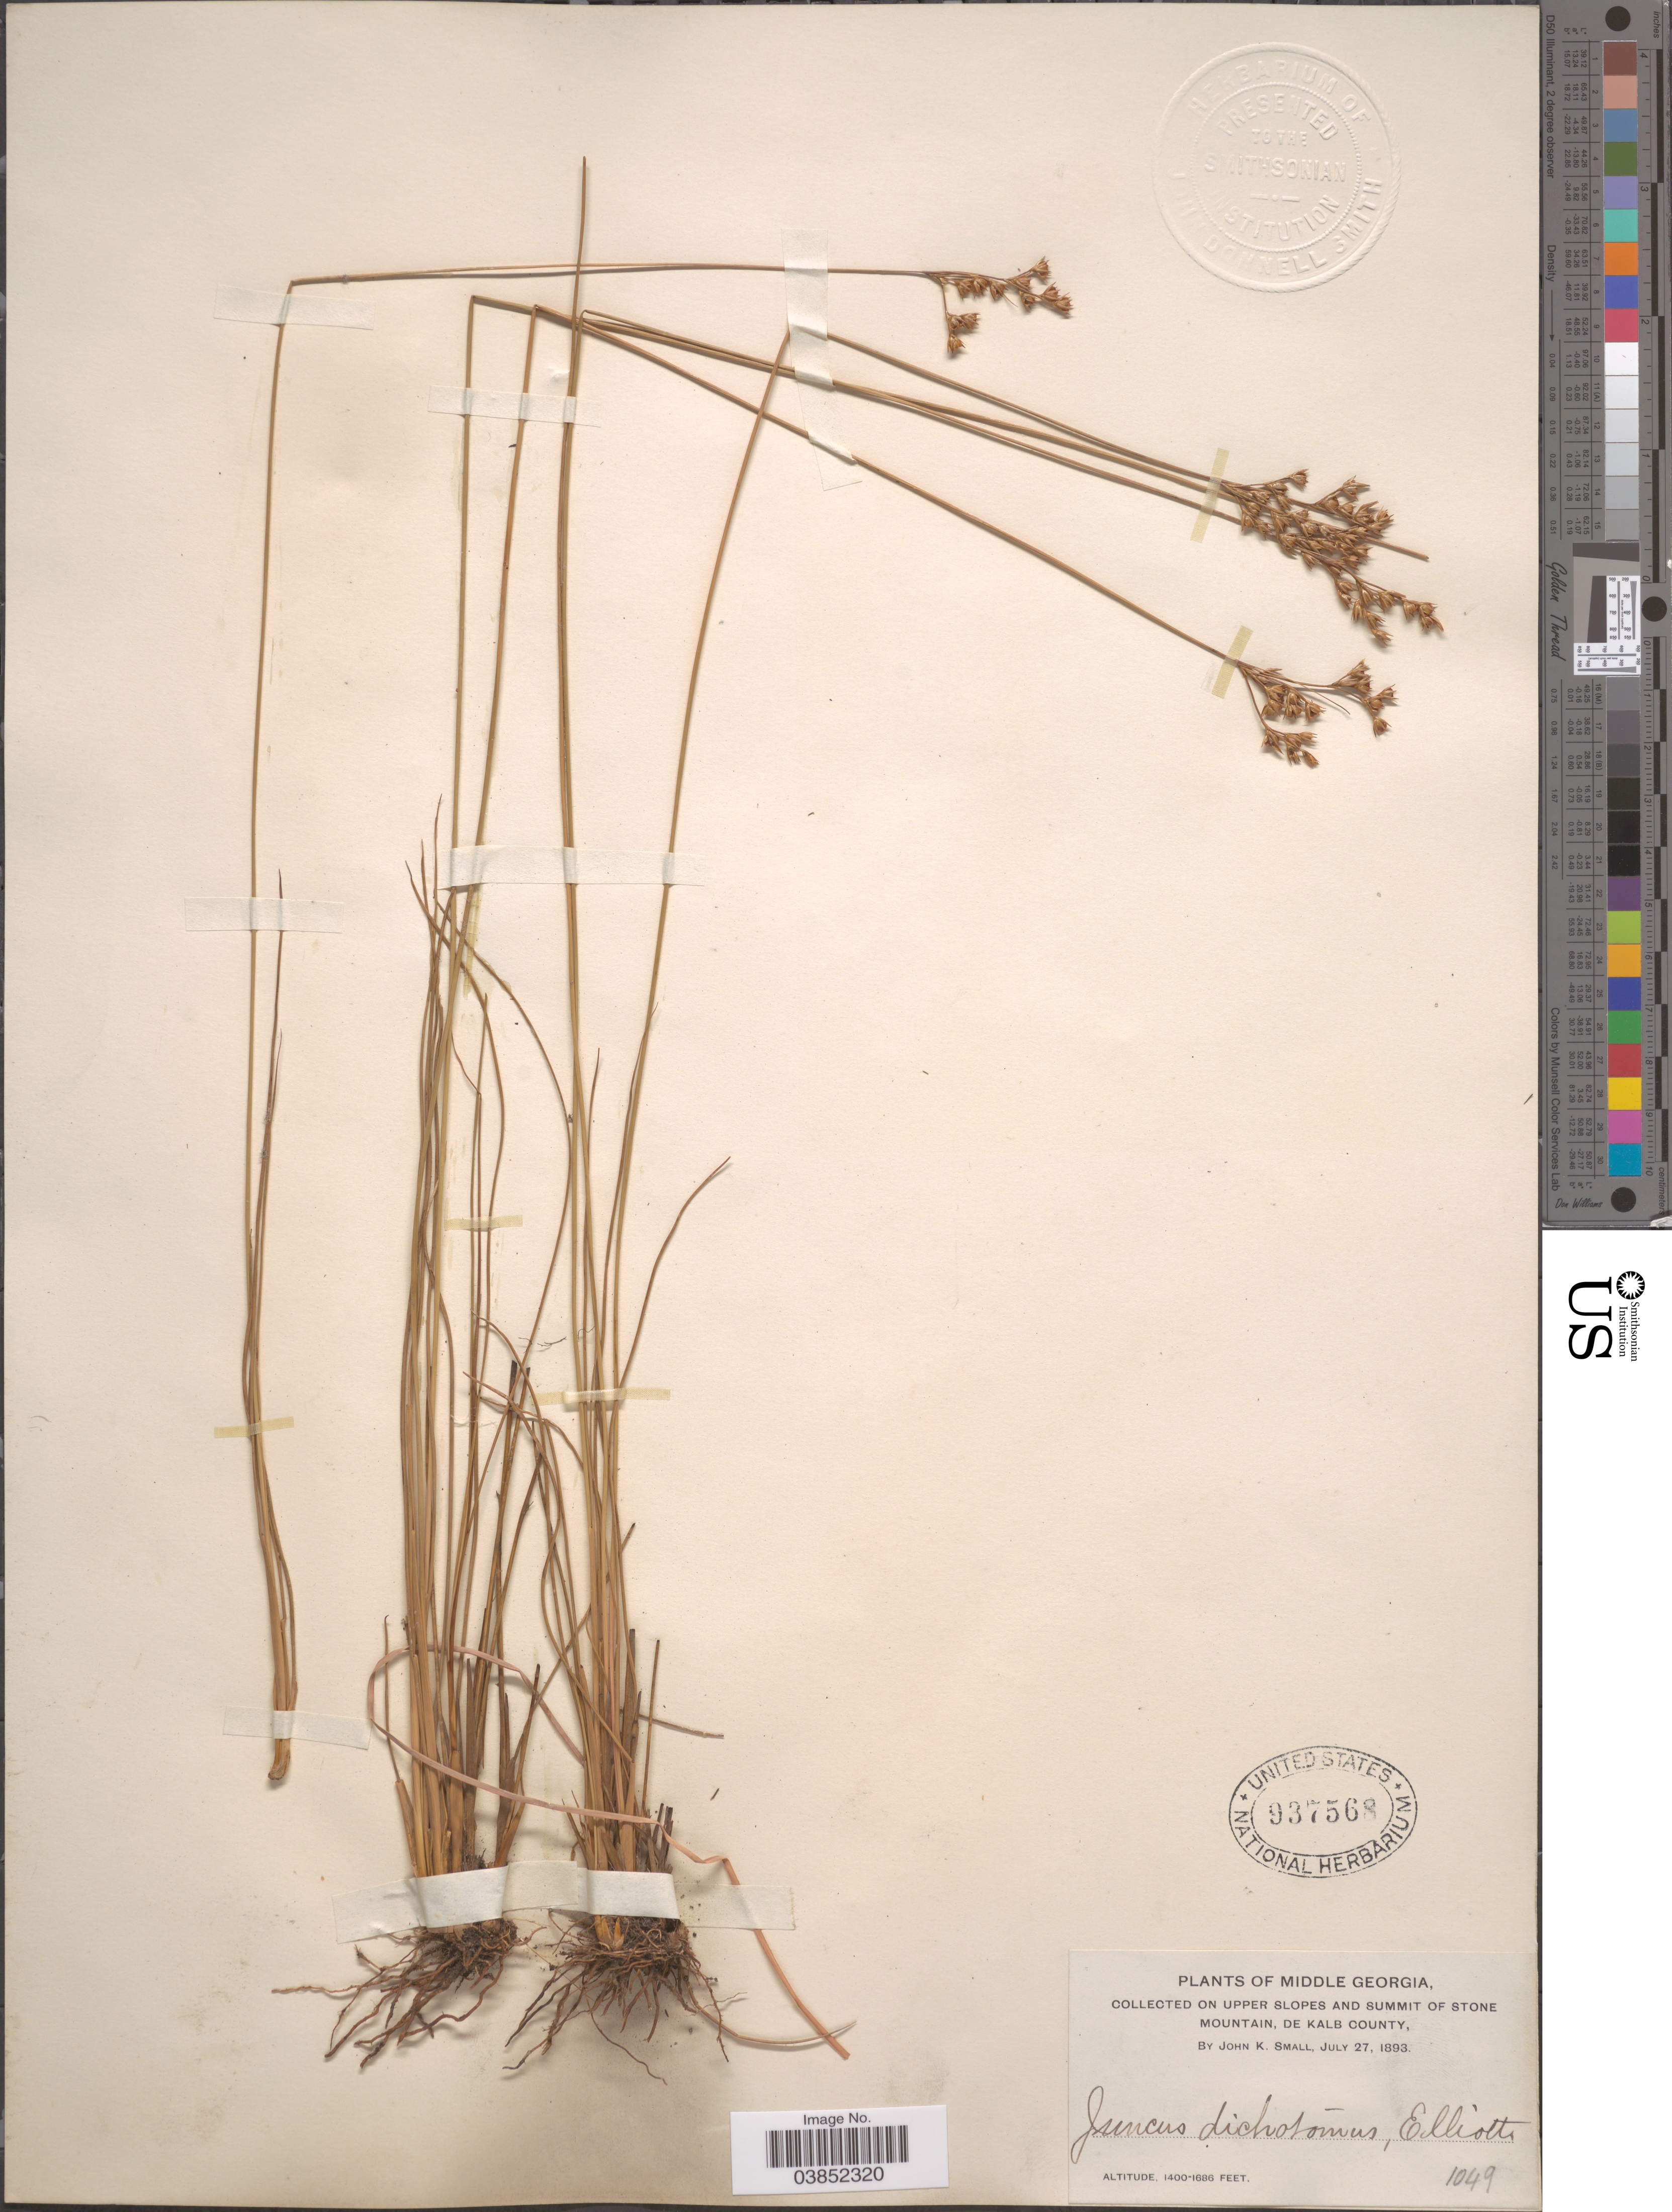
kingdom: Plantae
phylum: Tracheophyta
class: Liliopsida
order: Poales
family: Juncaceae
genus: Juncus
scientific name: Juncus dichotomus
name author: Elliott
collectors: J. K. Small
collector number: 1049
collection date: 1893-07-27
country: United States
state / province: Georgia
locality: Middle Georgia. On upper slopes and summit of Stone Mountain, De Kalb County.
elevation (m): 427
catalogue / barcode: US 937568